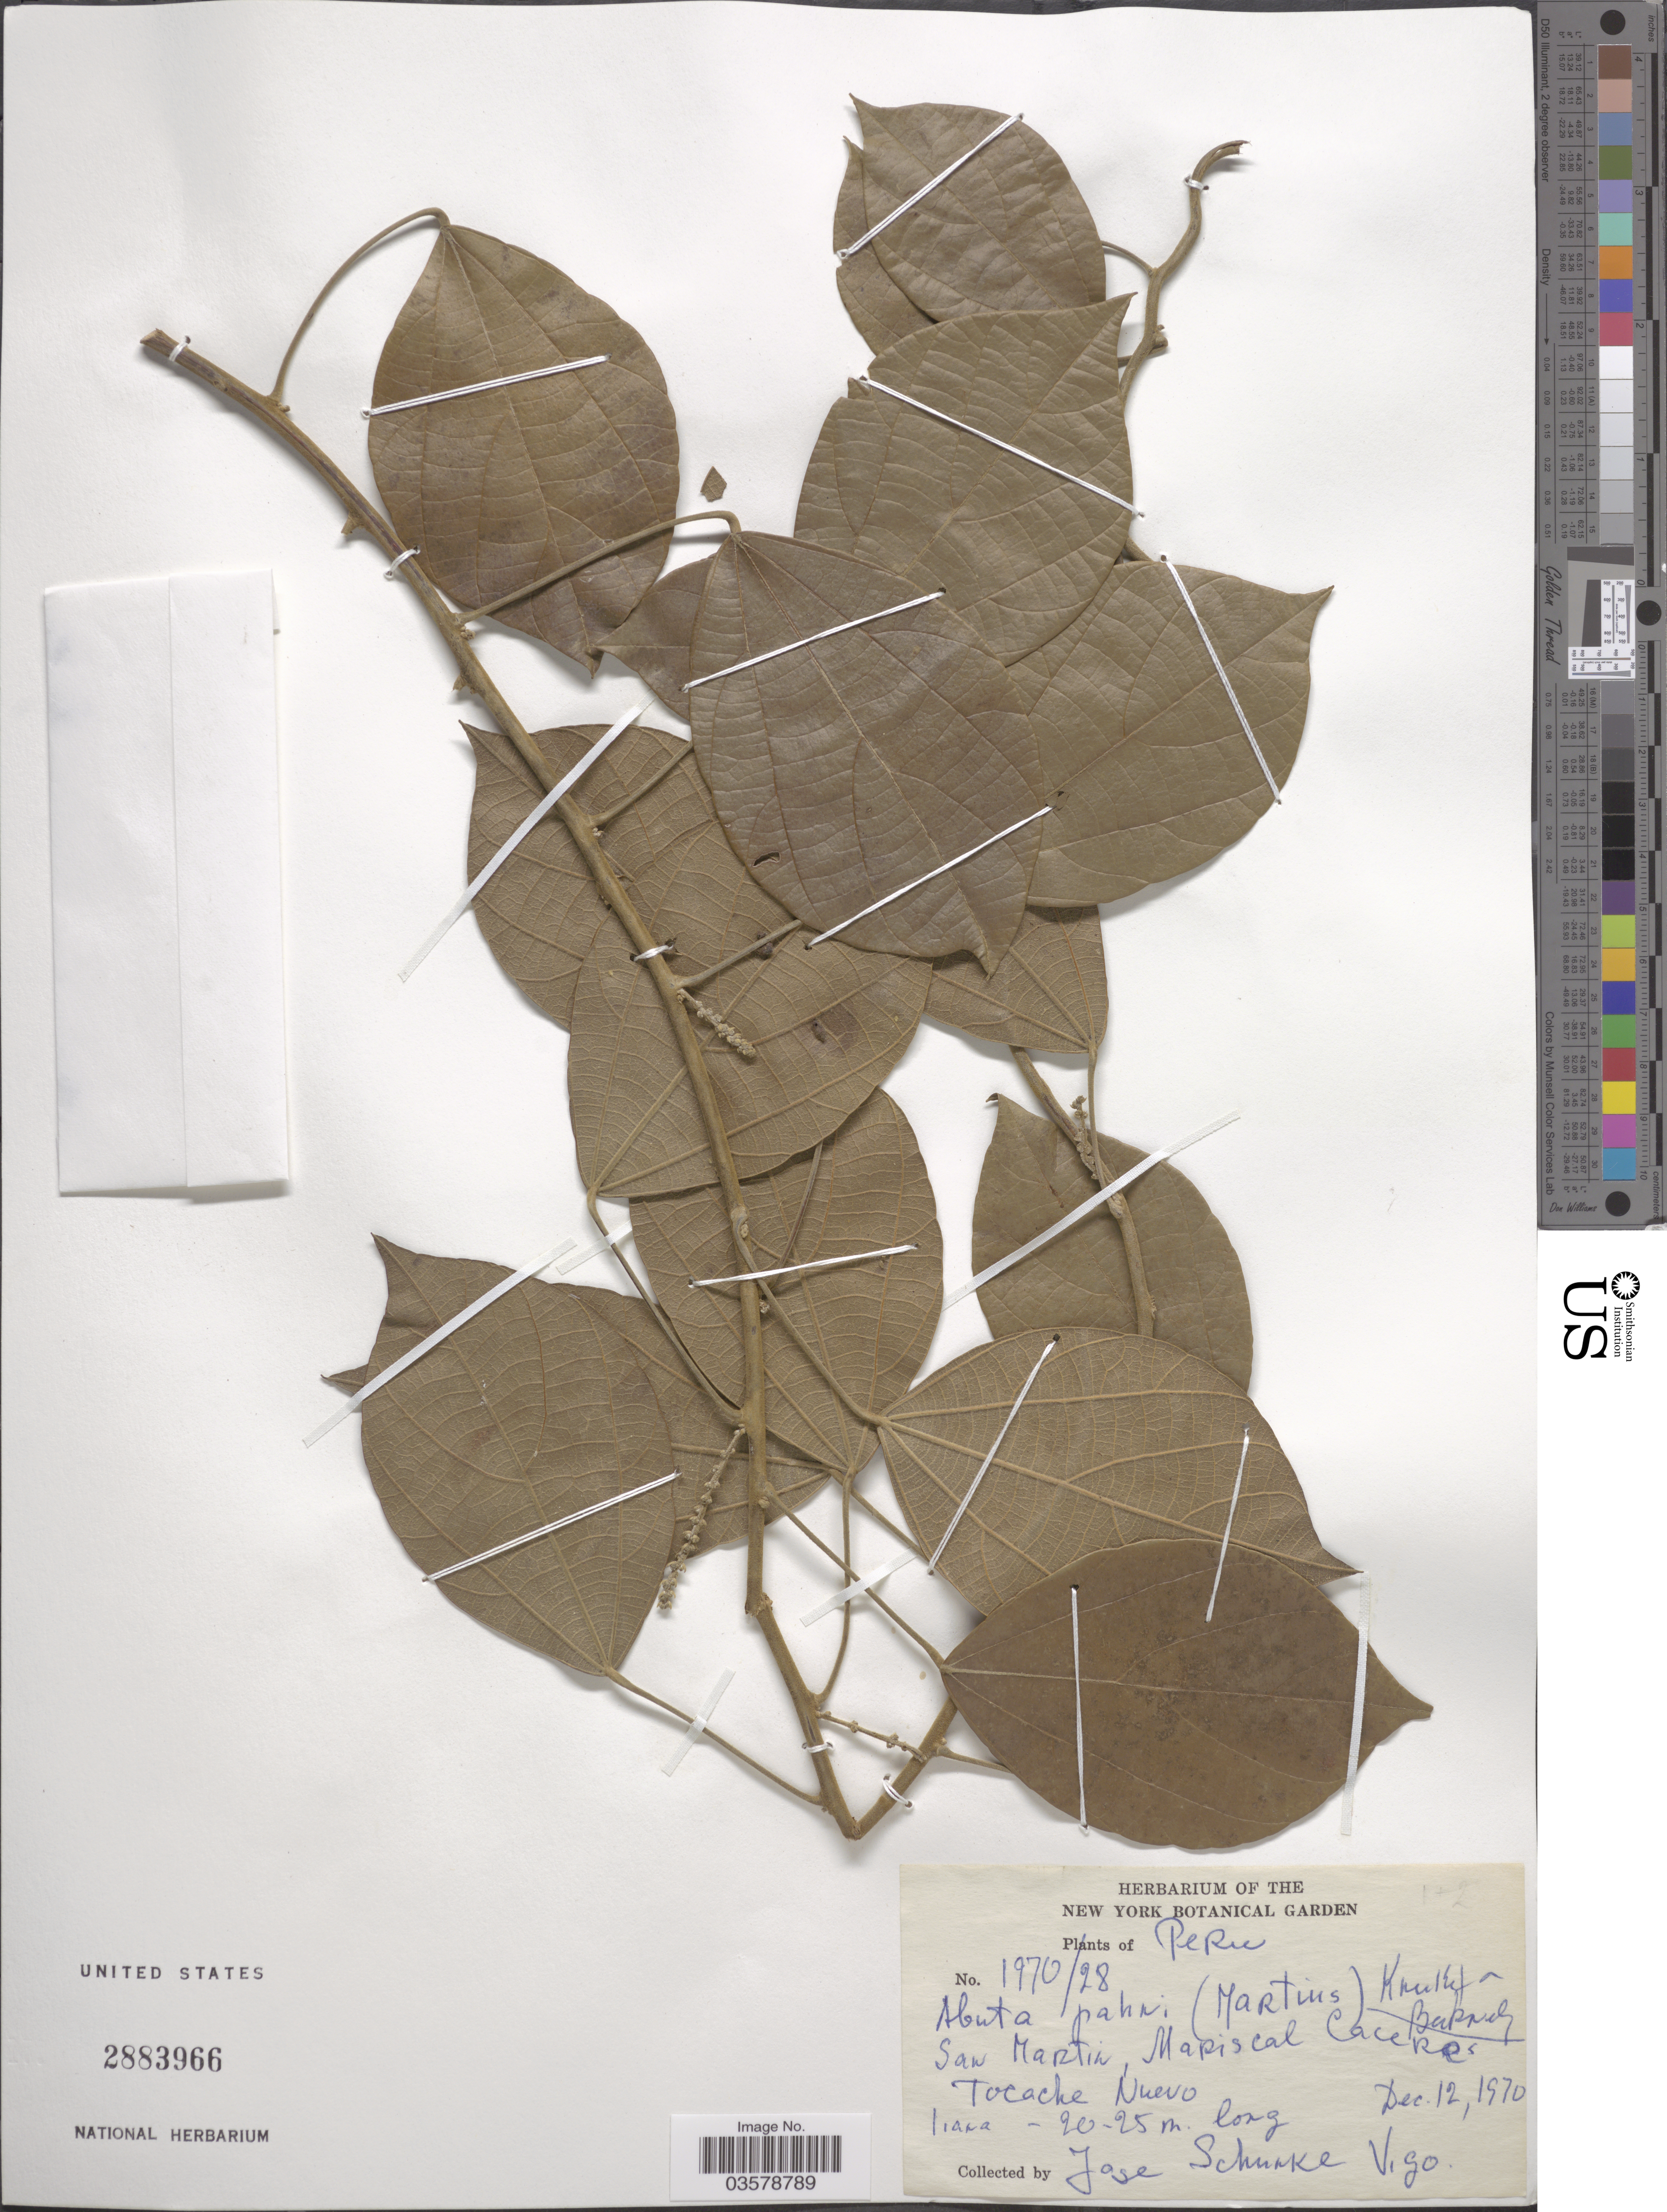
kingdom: Plantae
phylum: Tracheophyta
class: Magnoliopsida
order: Ranunculales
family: Menispermaceae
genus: Abuta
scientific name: Abuta pahni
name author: (Mart.) Krukoff & Barneby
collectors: J. Schunke Vigo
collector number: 1970/28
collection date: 1970-12-12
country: Peru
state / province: San Martín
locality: Mariscal Caceres, Tocache Nuevo.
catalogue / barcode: US 2883966